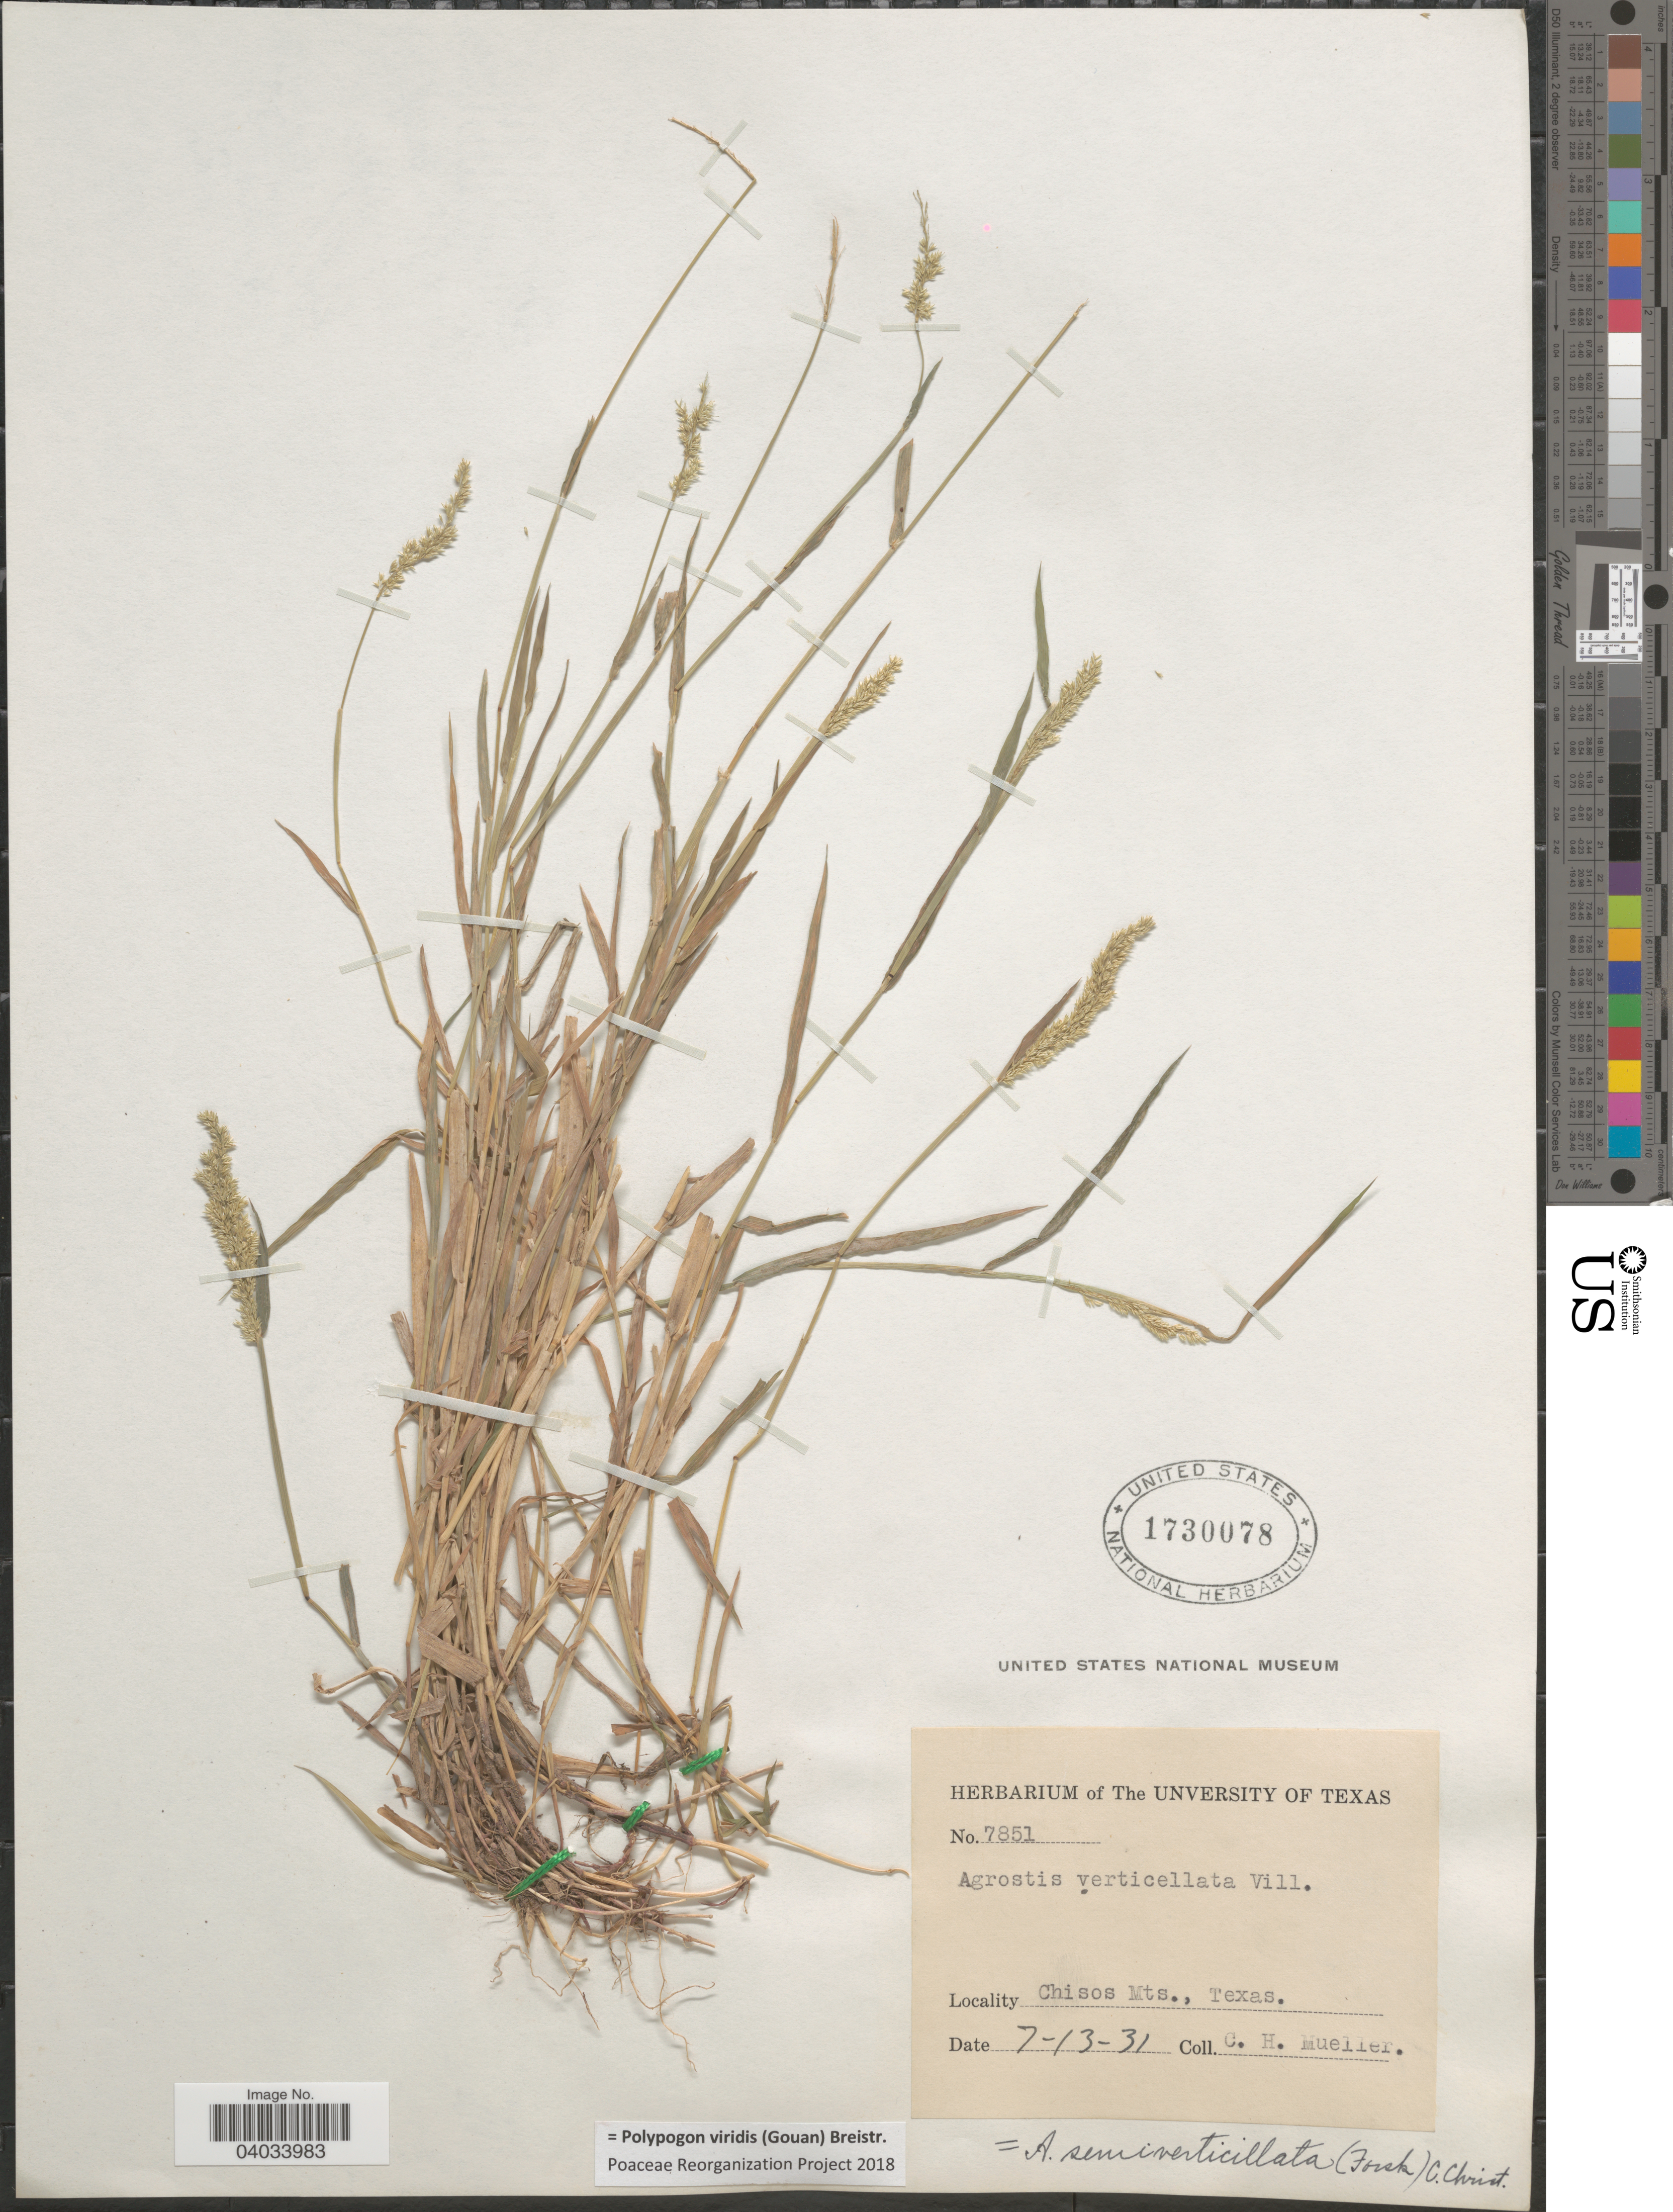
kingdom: Plantae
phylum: Tracheophyta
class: Liliopsida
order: Poales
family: Poaceae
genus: Polypogon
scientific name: Polypogon viridis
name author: (Gouan) Breistroffer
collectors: C. H. Mueller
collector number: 7851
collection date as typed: Transcribed d/m/y: 13/7/31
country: United States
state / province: Texas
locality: Chisos Mts.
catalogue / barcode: US 1730078